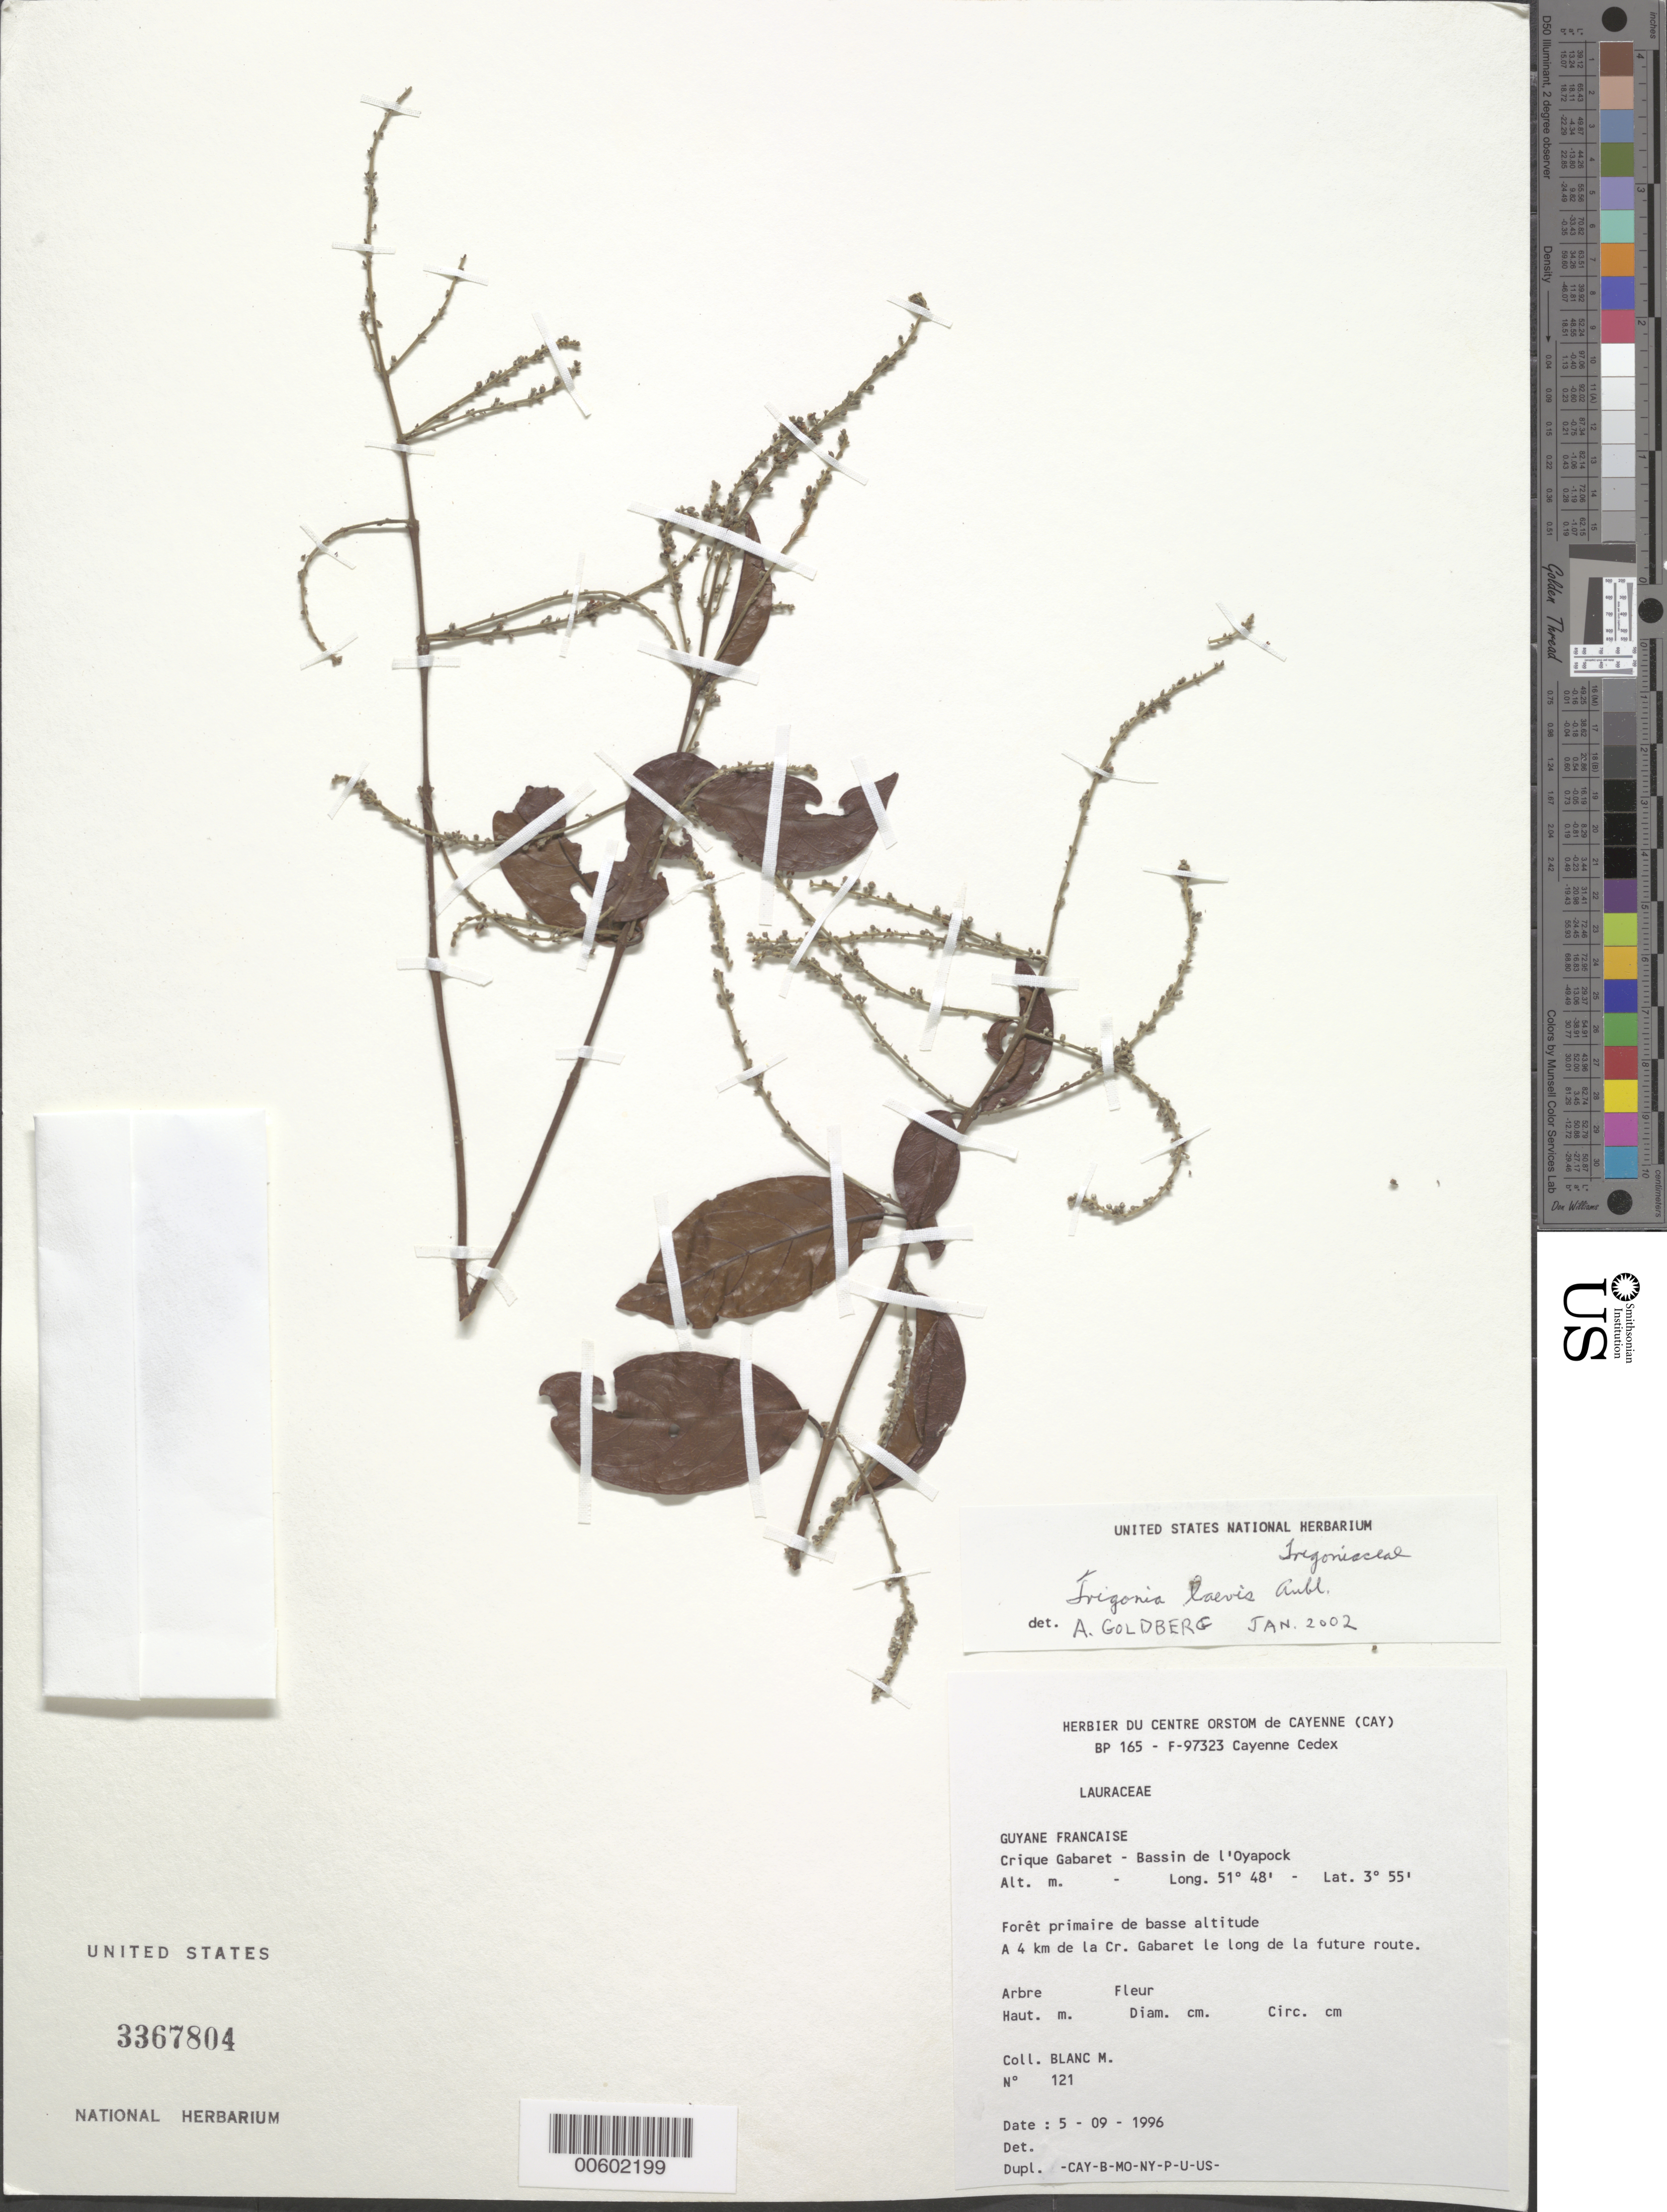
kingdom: Plantae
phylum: Tracheophyta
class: Magnoliopsida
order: Malpighiales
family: Trigoniaceae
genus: Trigonia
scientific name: Trigonia laevis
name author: Aubl.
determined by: Goldberg, Aaron, (US), NMNH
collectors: M. Blanc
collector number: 121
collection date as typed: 5-Sep-96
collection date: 1996-09-05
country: French Guiana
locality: Crique Gabaret, Bassin de l'Oyapock; a 4 km de la Cr. Gabaret le long de la future route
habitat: Low primary forest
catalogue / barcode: US 3367804